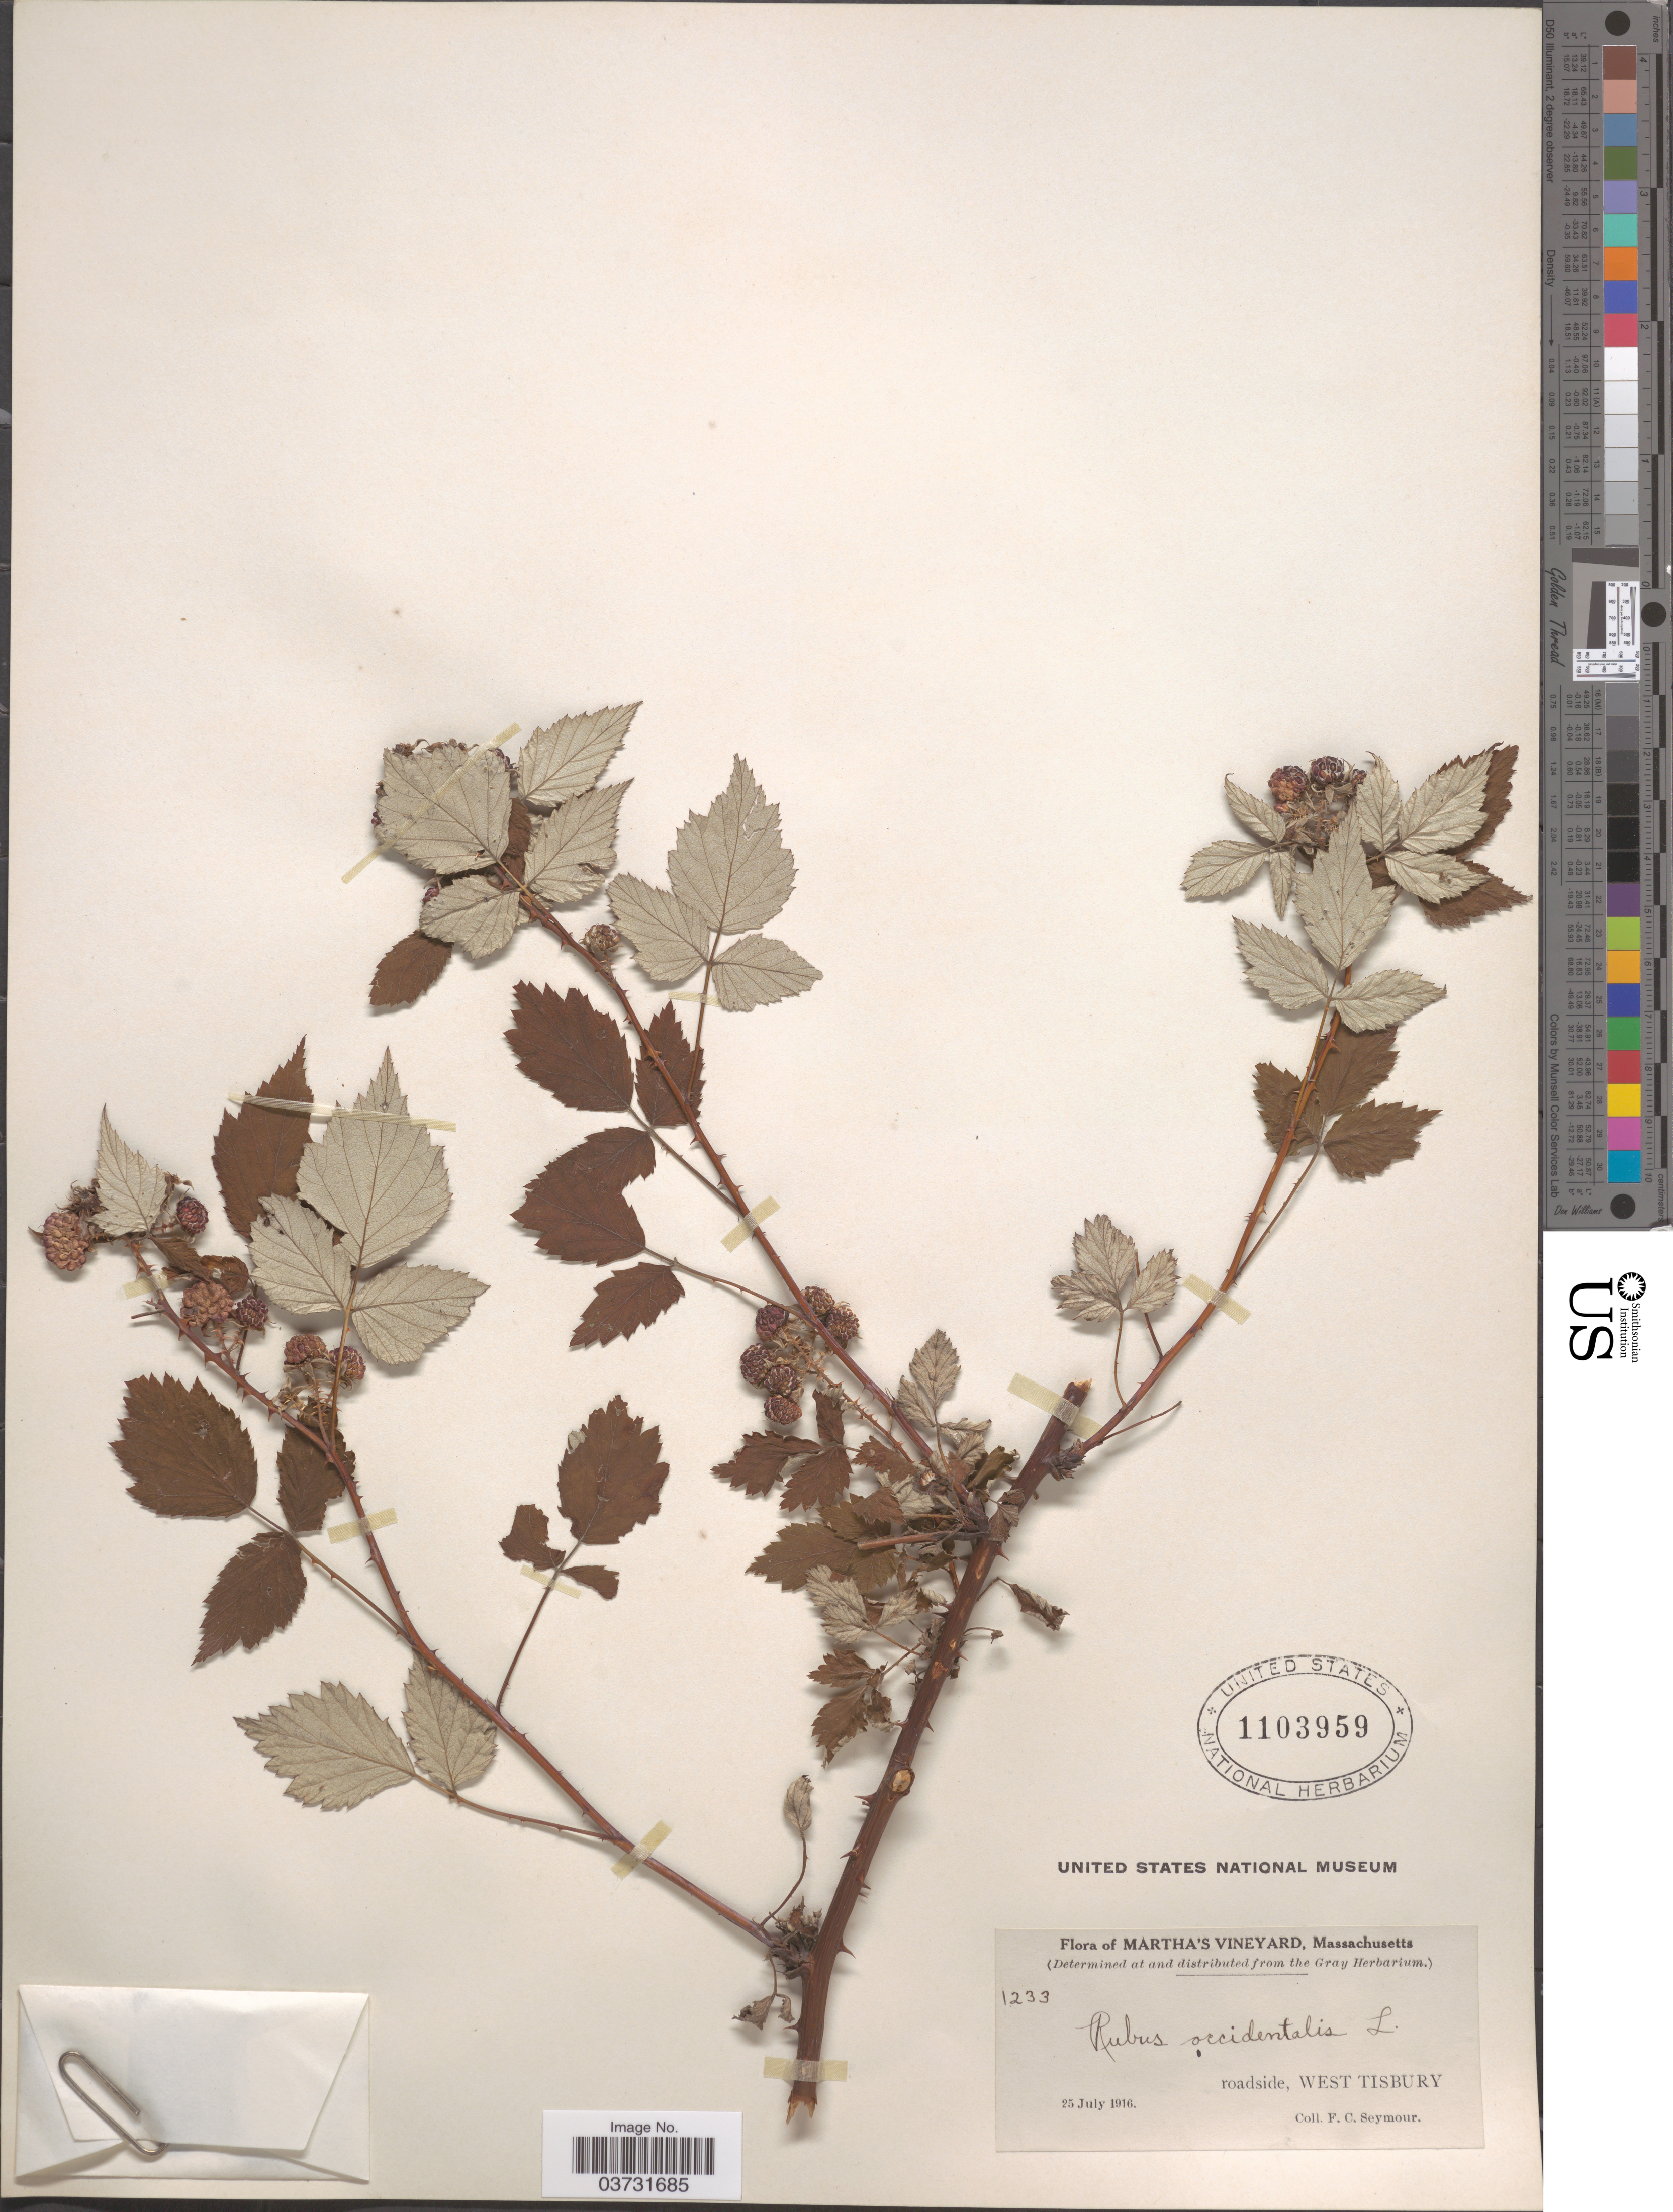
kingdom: Plantae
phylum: Tracheophyta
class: Magnoliopsida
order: Rosales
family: Rosaceae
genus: Rubus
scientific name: Rubus occidentalis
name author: L.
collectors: F. C. Seymour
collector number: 1233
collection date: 1916-07-25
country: United States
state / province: Massachusetts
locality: Martha's Vineyard. Roadside, West Tisbury.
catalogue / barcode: US 1103959